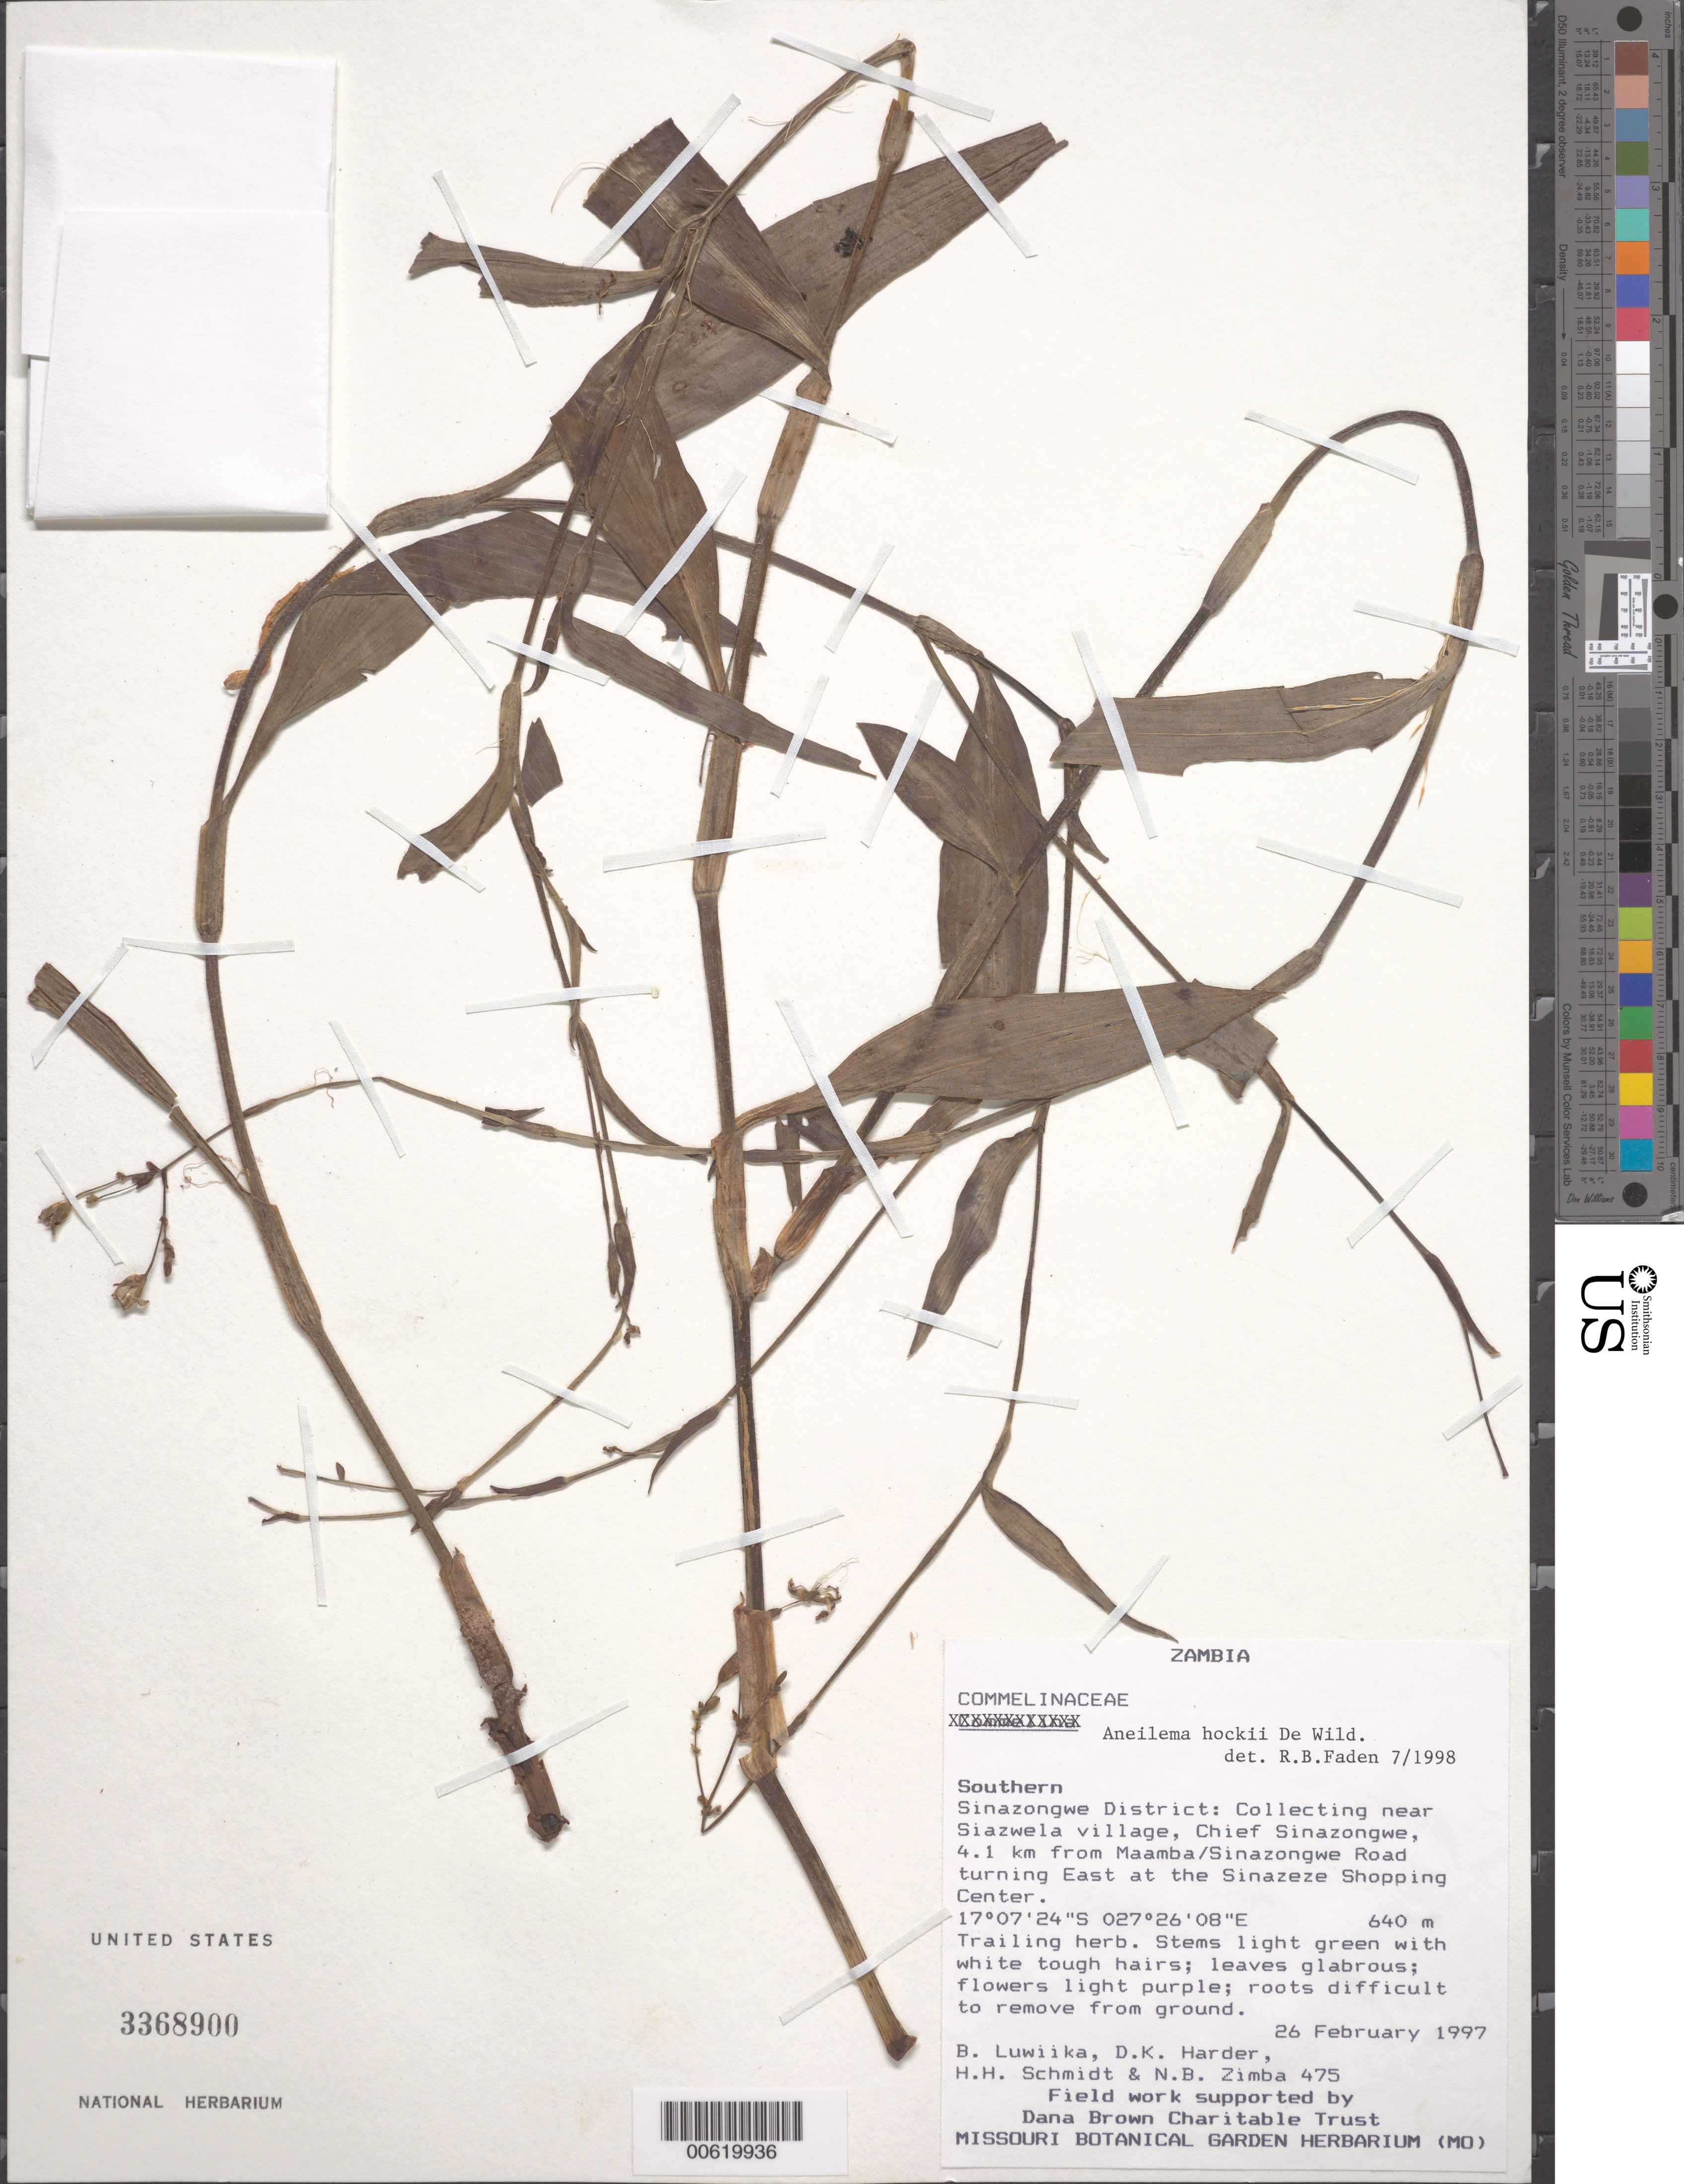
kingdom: Plantae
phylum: Tracheophyta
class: Liliopsida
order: Commelinales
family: Commelinaceae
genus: Aneilema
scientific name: Aneilema hockii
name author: De Wild.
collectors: B. Luwiika, H. H. Schmidt, D. Harder & N. B. Zimba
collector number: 475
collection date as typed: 26 Feb 1997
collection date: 1997-02-26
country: Zambia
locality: Sinazongwe dist., near siazwela village, e of sinazeze shopping center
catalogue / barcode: US 3368900